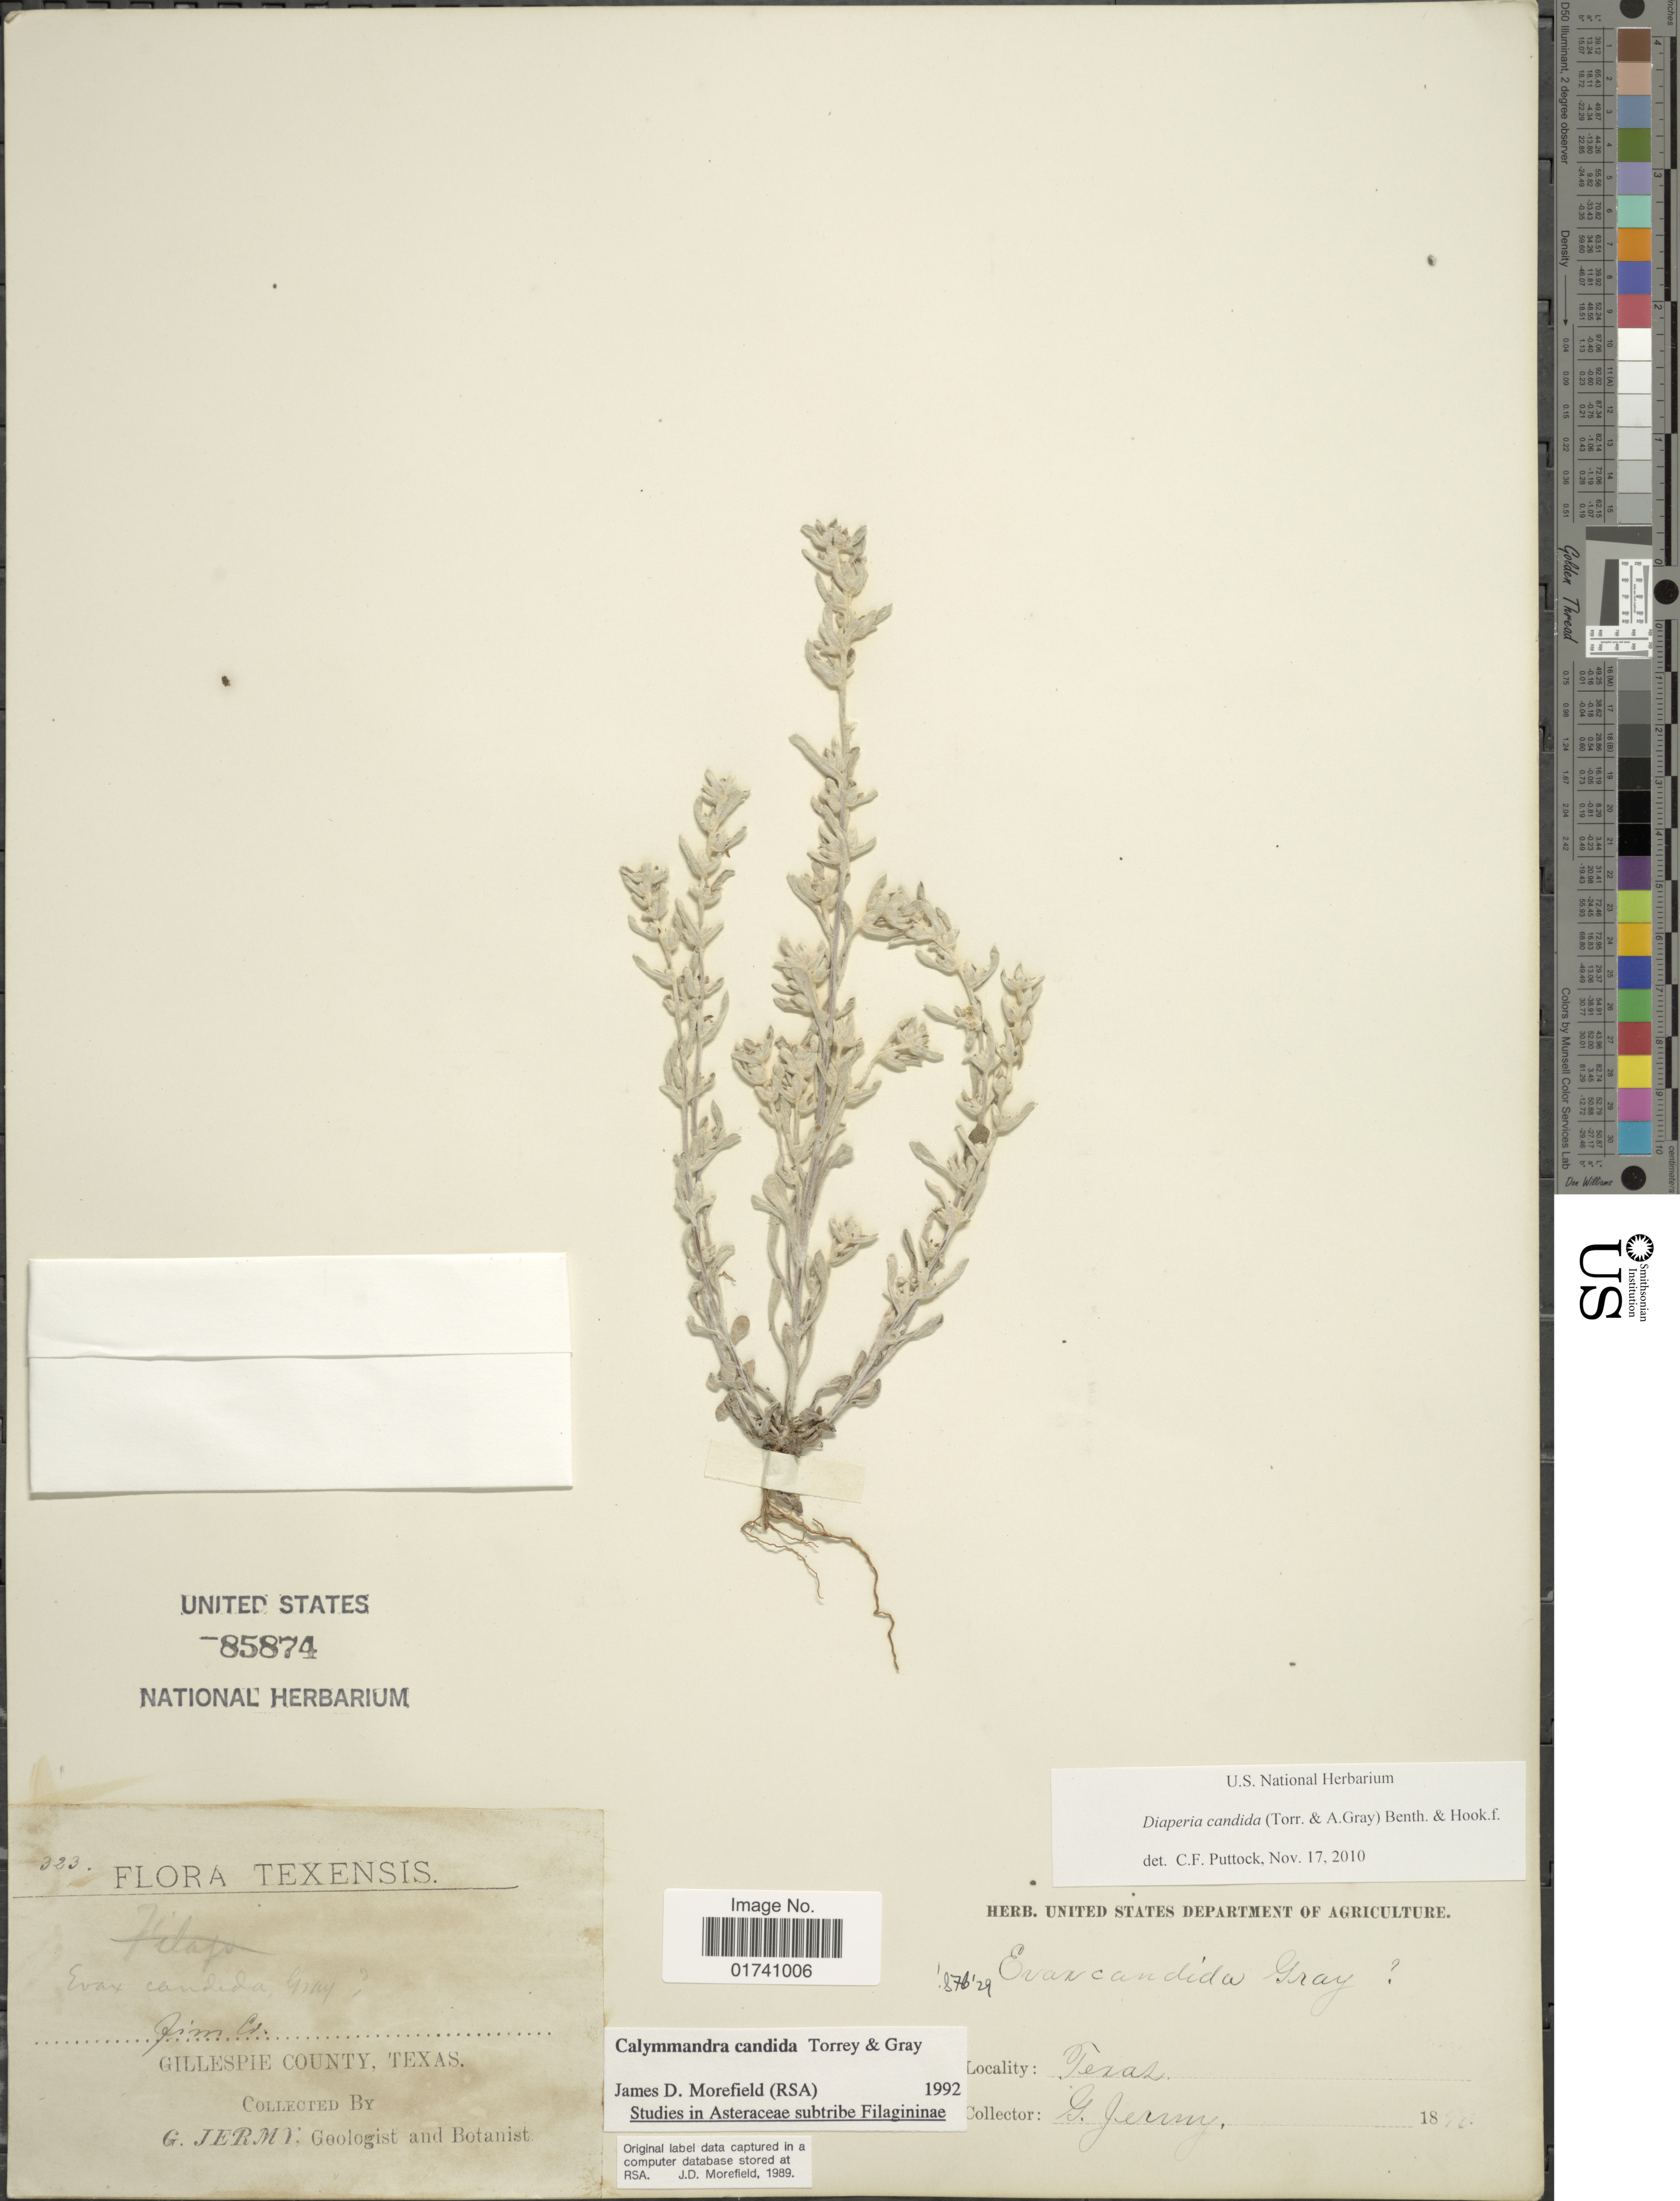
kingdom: Plantae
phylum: Tracheophyta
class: Magnoliopsida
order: Asterales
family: Asteraceae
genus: Diaperia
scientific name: Diaperia candida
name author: (Torr. & A. Gray) Benth. & Hook. f.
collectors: G. Jermy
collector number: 323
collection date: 1898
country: United States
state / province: Texas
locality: Texensis. Gillespie County.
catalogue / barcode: US 85874